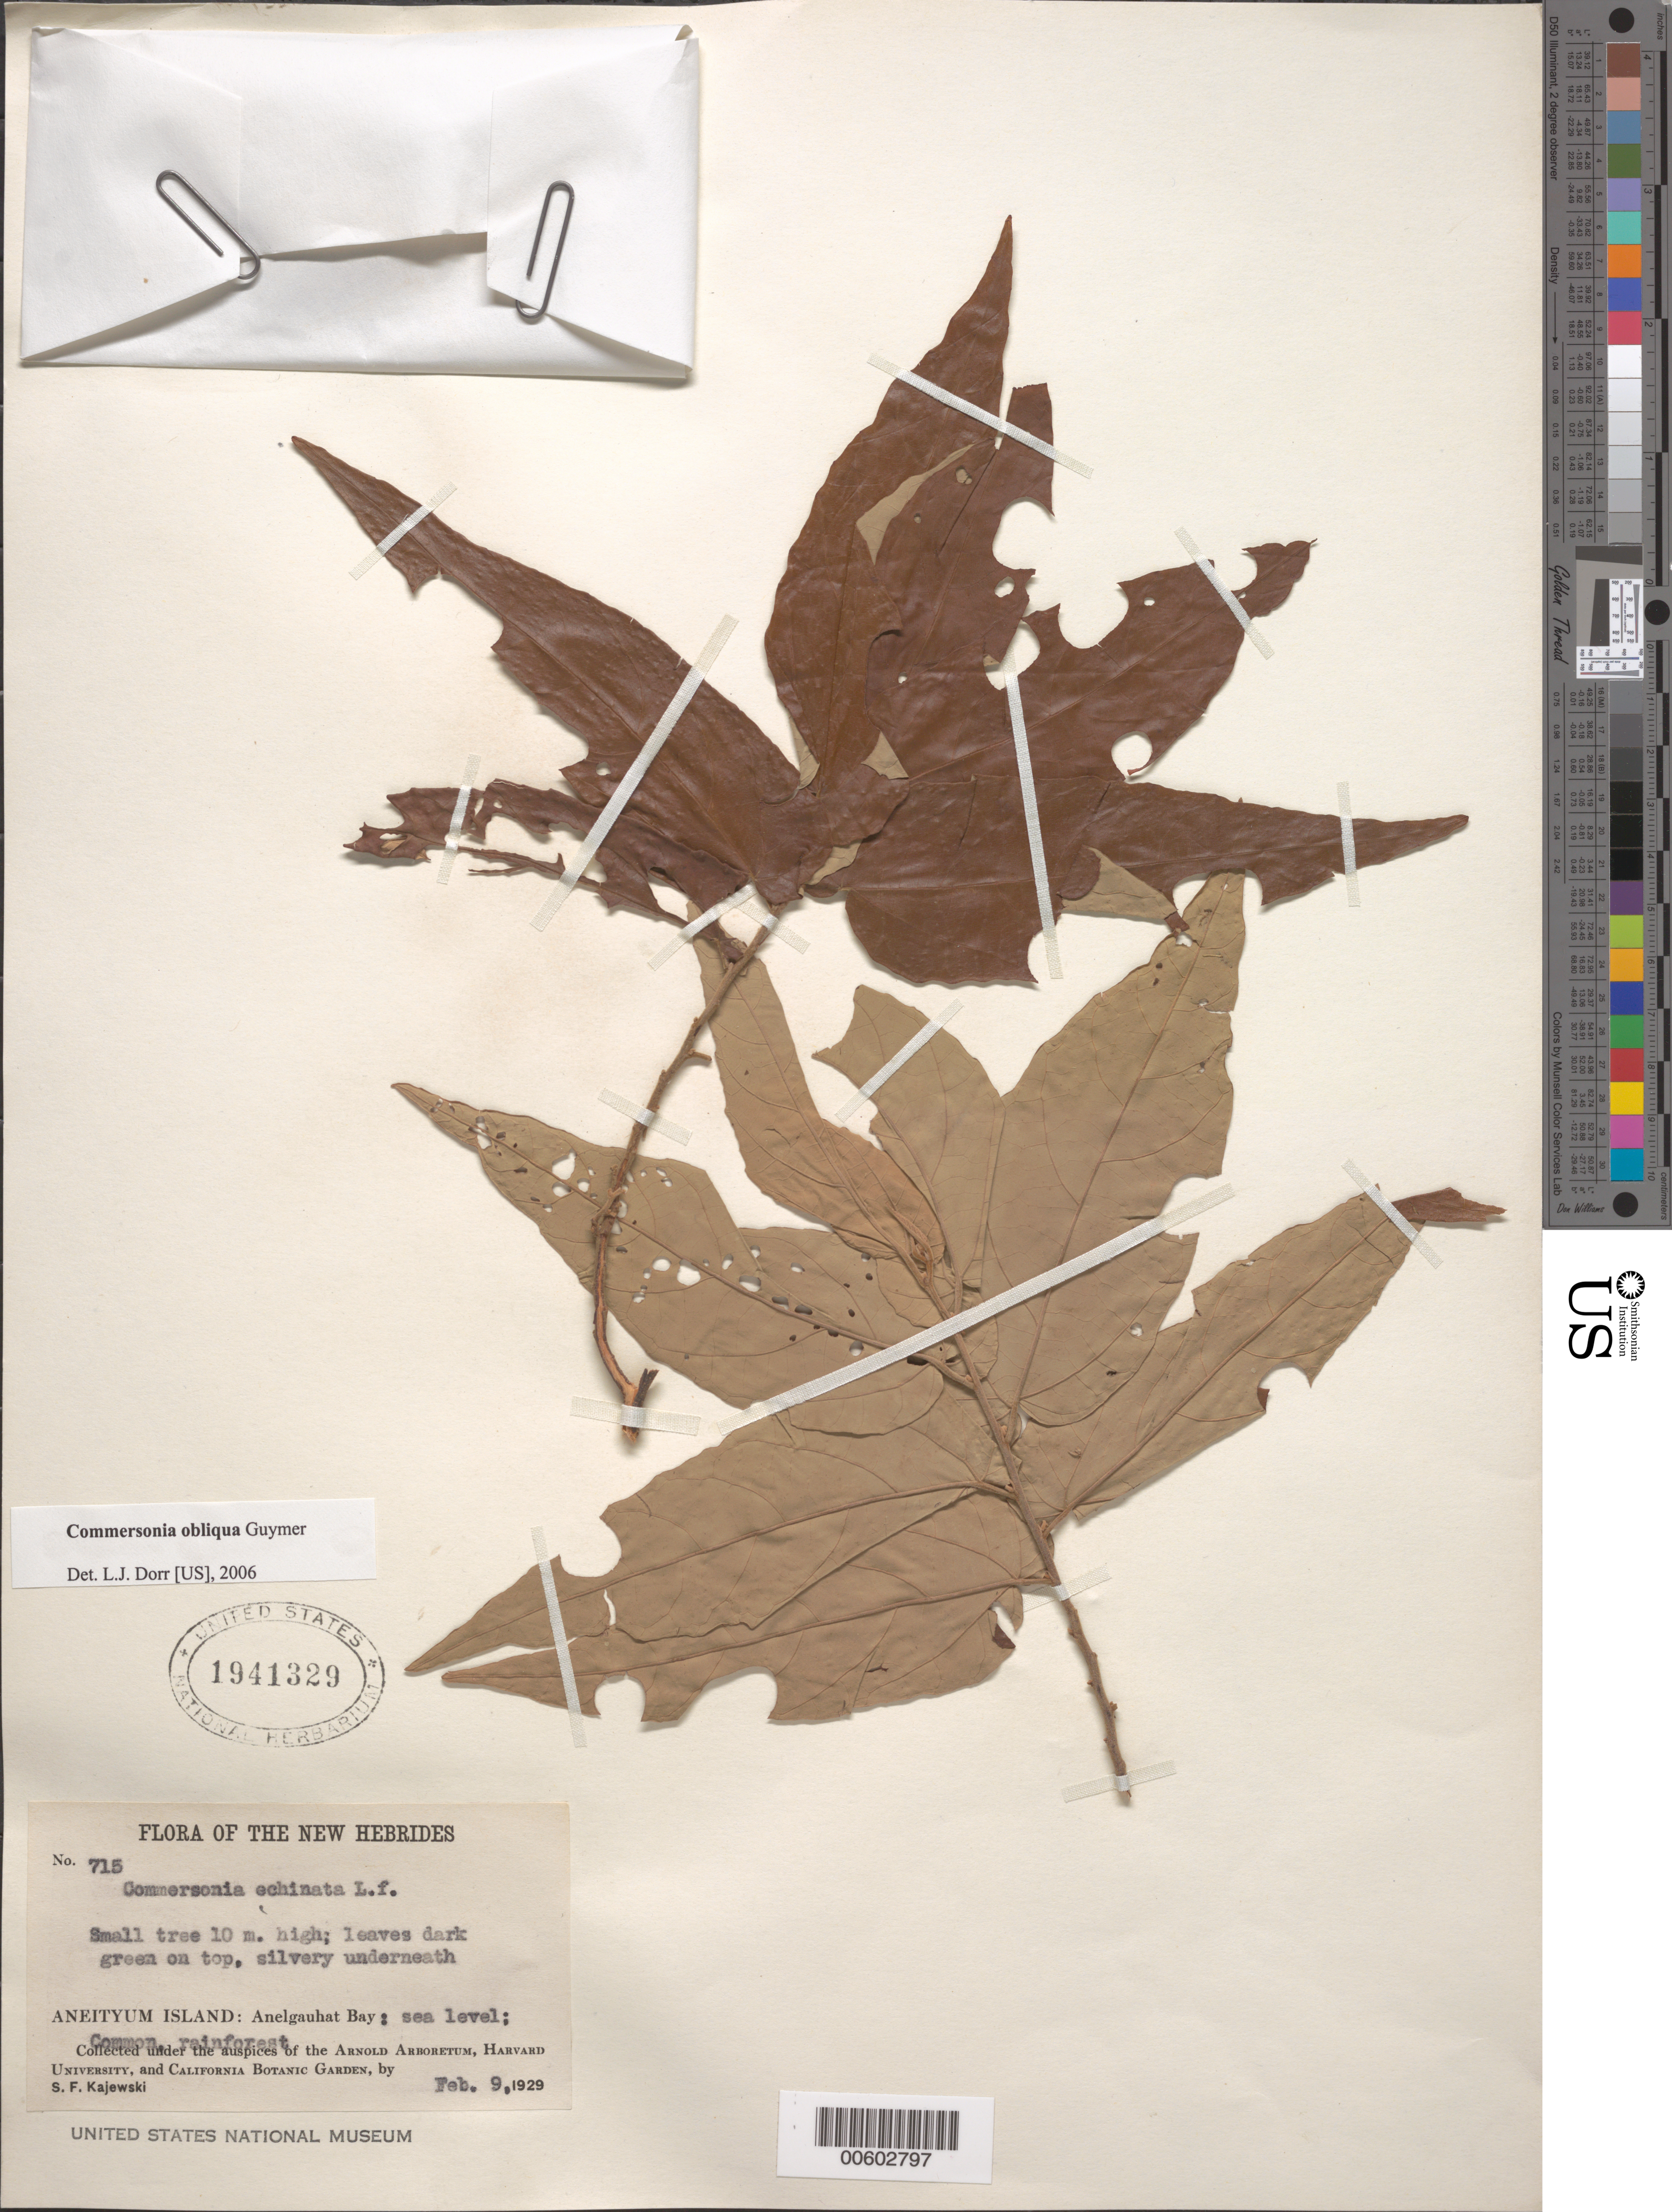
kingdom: Plantae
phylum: Tracheophyta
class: Magnoliopsida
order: Malvales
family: Malvaceae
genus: Commersonia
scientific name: Commersonia obliqua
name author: Guymer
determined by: Dorr, L. J., (BOT), Smithsonian Institution - National Museum of Natural History (UNITED STATES)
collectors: S. Kajewski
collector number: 715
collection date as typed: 09 Feb 1929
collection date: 1929-02-09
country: Vanuatu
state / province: Tafea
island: Anatom [Aneityum]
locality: Anelgauhat Bay. [Aneityum I. is now Anatom I.]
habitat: Common, Rainforest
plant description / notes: US, A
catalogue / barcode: US 1941329